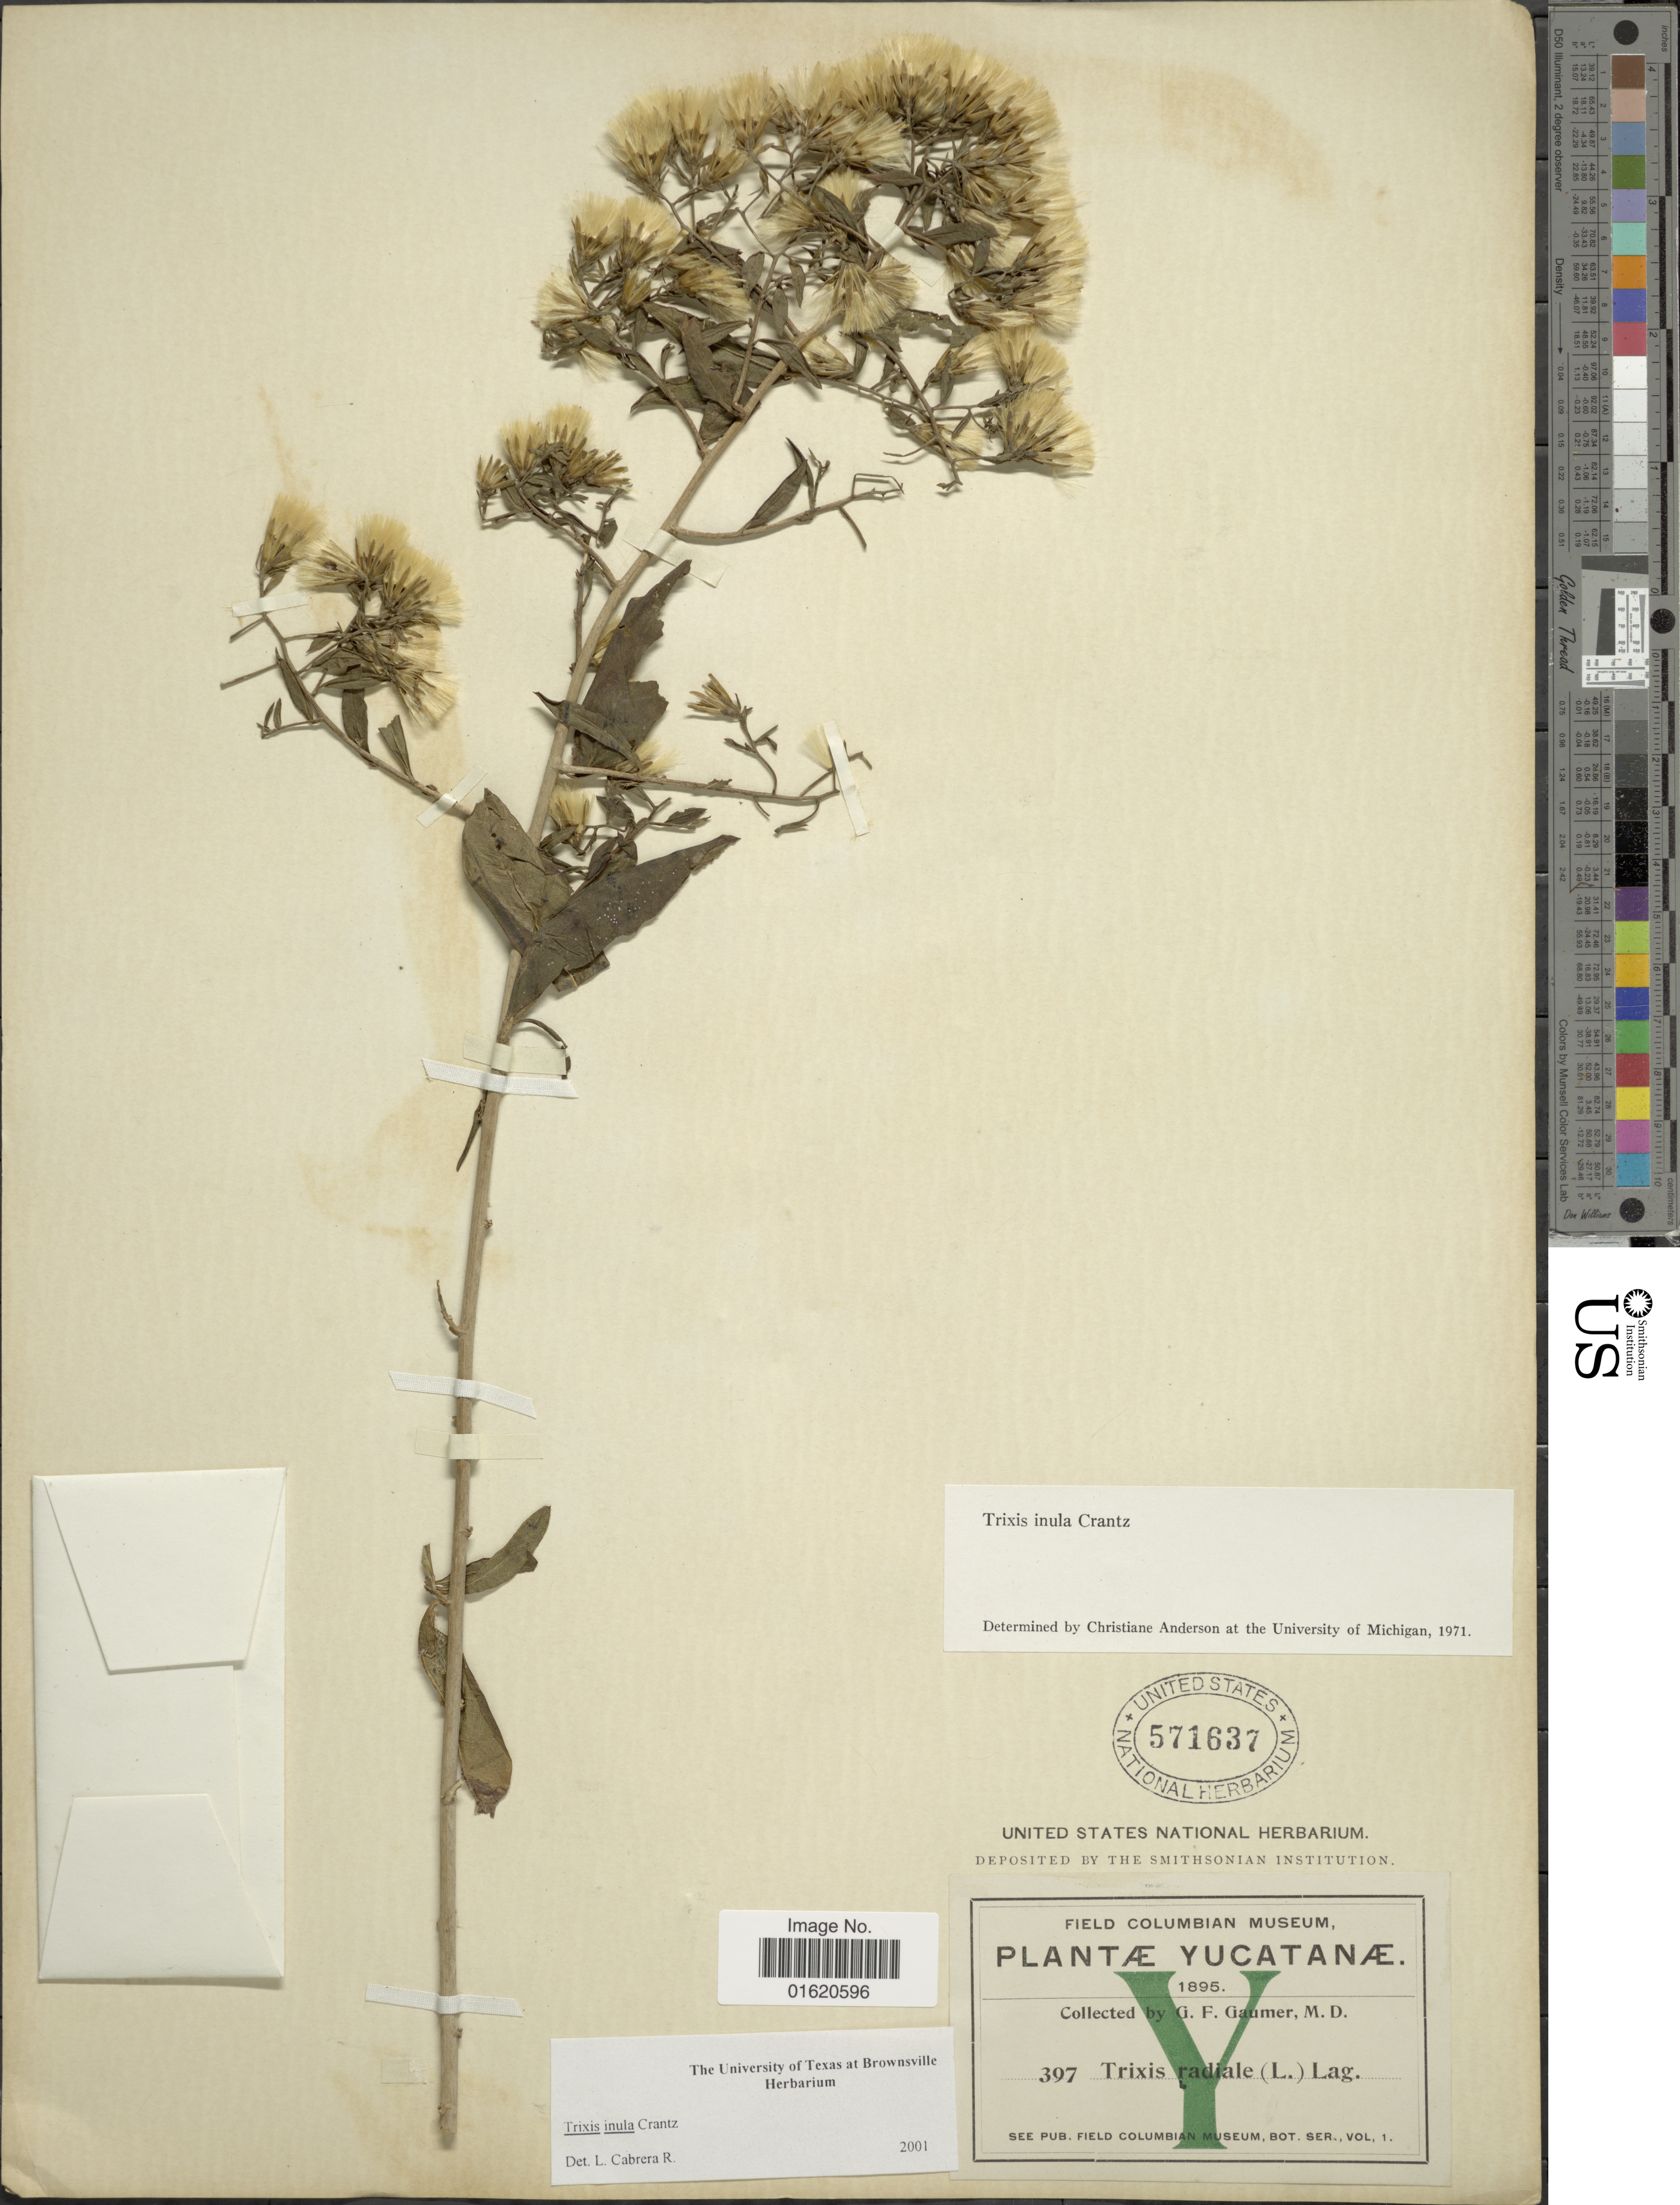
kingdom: Plantae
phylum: Tracheophyta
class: Magnoliopsida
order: Asterales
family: Asteraceae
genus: Trixis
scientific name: Trixis inula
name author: Crantz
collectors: G. F. Gaumer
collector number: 397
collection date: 1895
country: Mexico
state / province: Yucatán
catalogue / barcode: US 571637